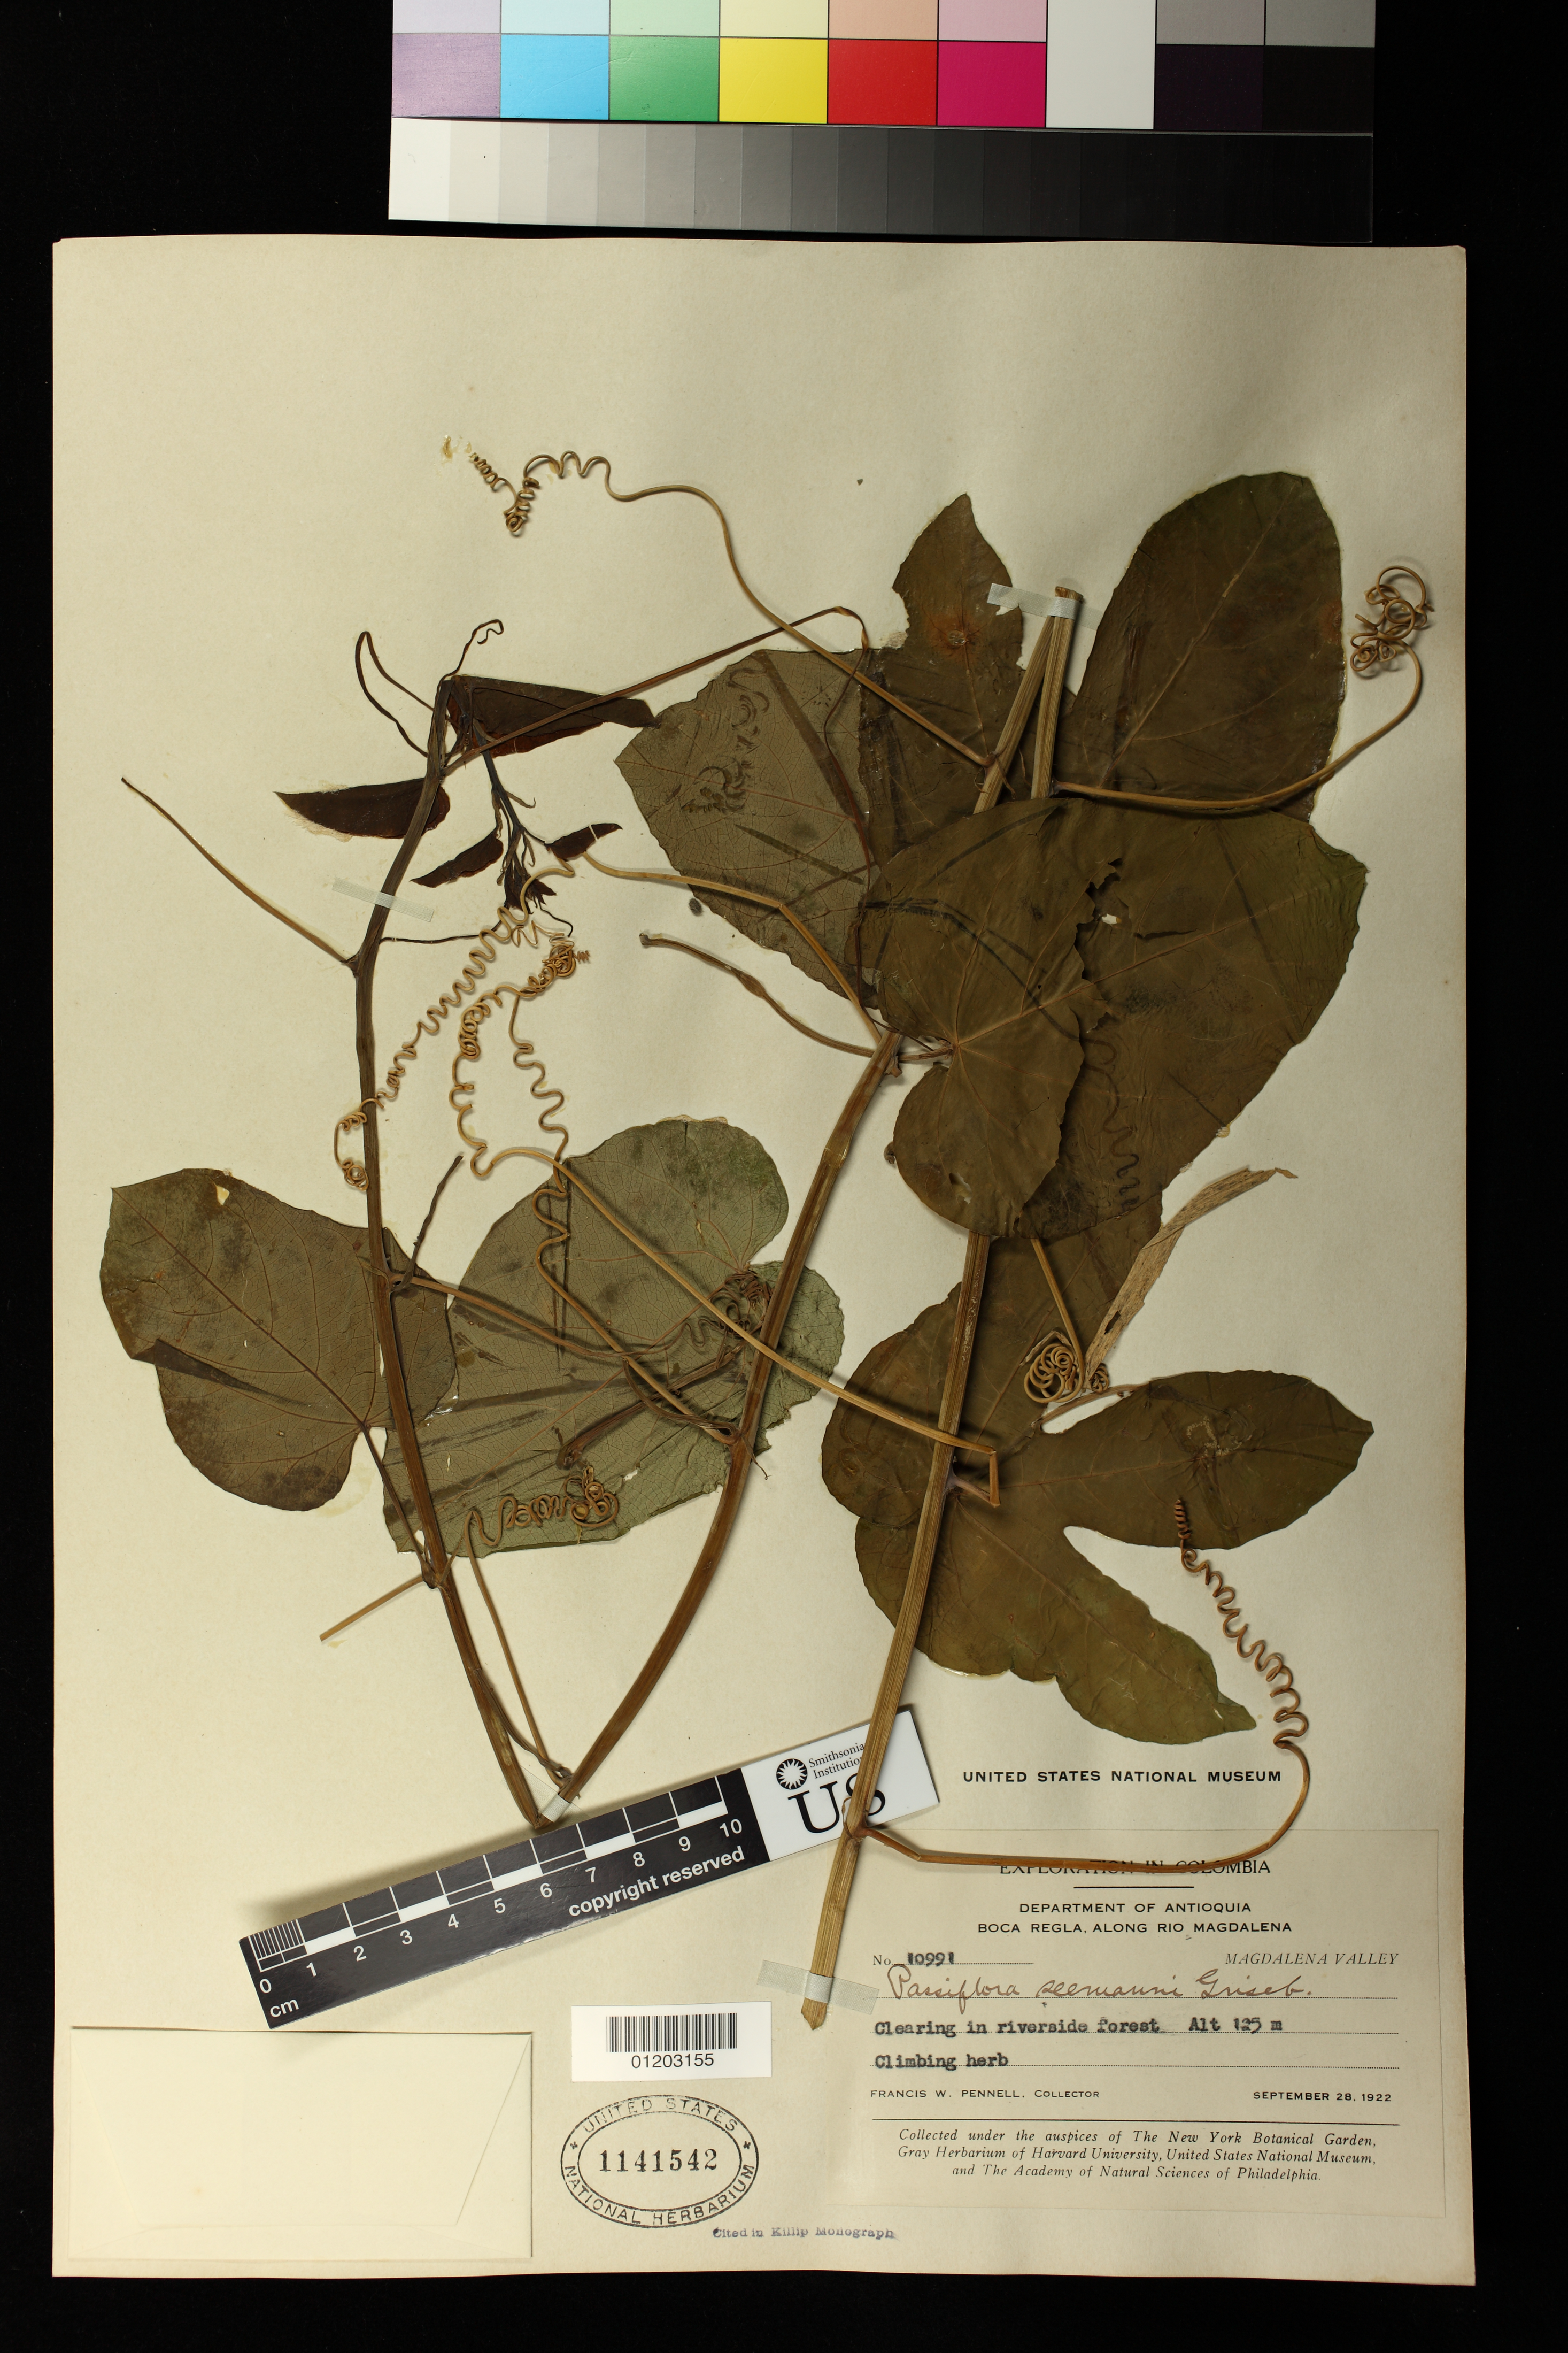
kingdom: Plantae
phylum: Tracheophyta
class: Magnoliopsida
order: Malpighiales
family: Passifloraceae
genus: Passiflora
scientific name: Passiflora seemannii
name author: Griseb.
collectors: F. W. Pennell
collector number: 10991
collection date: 1922-09-28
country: Colombia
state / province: Antioquia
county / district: Boca Regla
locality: Along Rio Magdalena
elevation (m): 125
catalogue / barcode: US 1141542